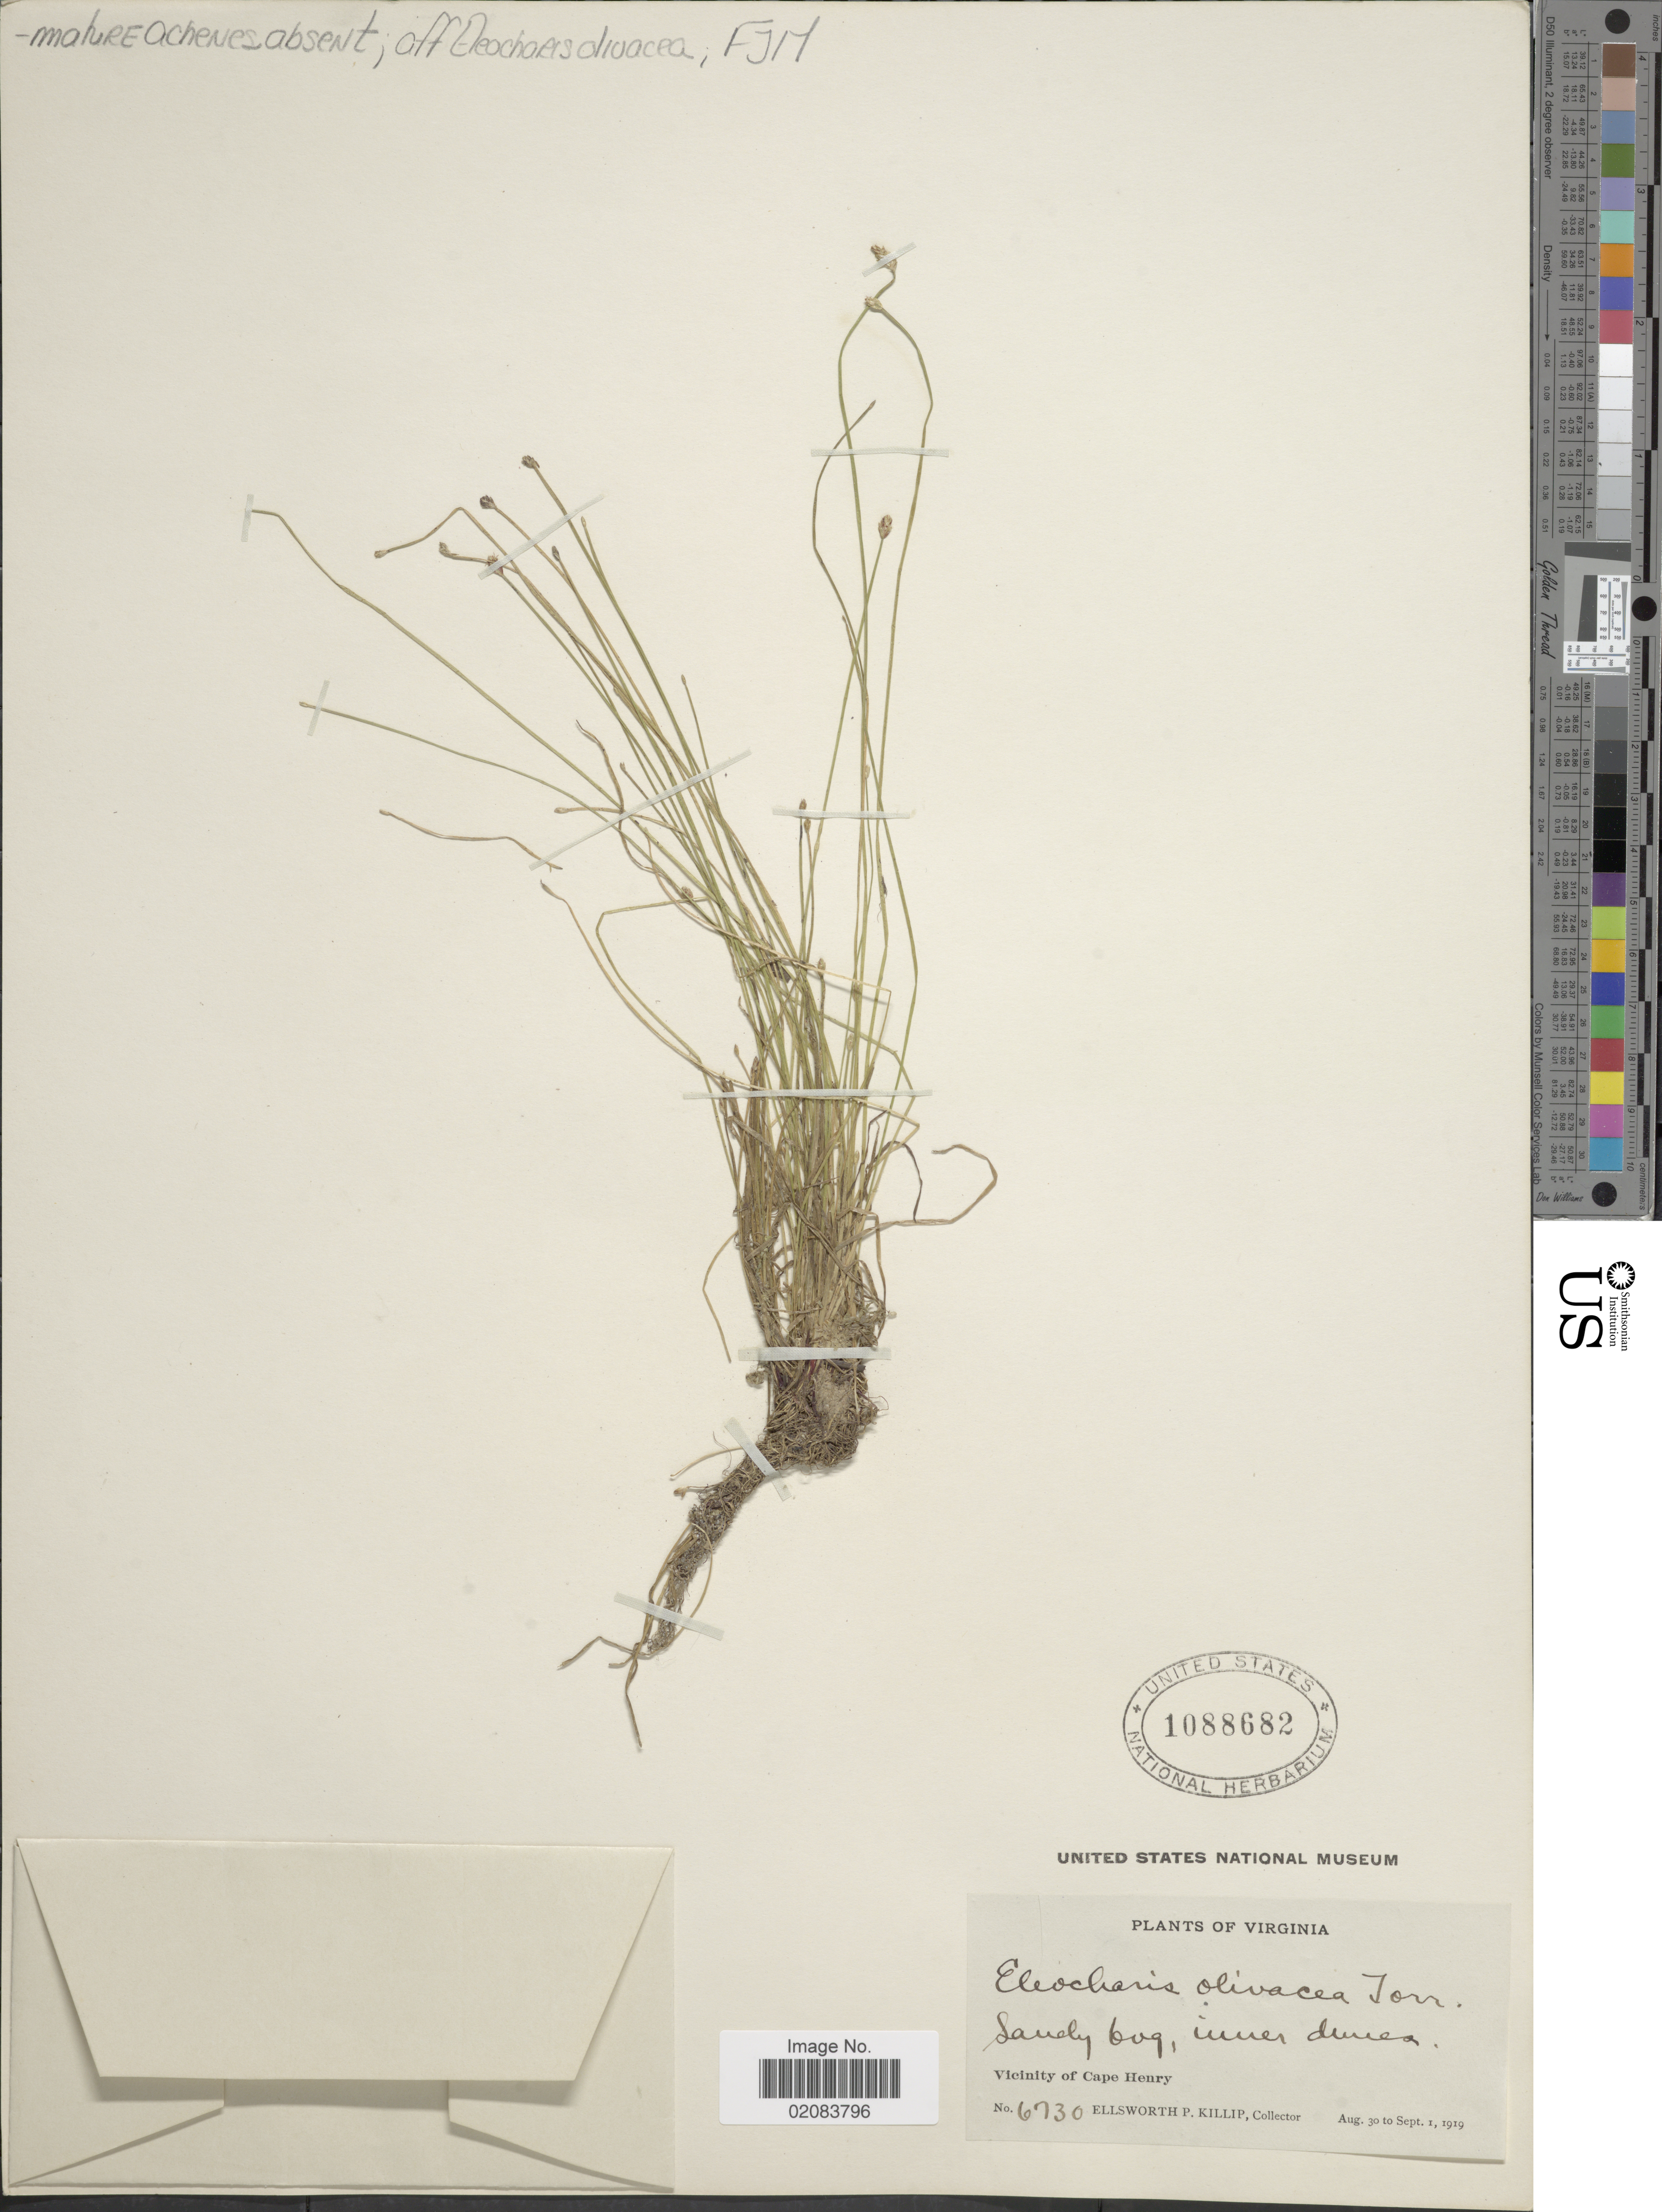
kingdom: Plantae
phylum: Tracheophyta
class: Liliopsida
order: Poales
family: Cyperaceae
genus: Eleocharis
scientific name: Eleocharis olivacea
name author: Torr.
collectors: E. P. Killip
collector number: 6736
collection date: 1919-08-30/1919-09-01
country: United States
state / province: Virginia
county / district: City of Virginia Beach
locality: Vicinity of Cape Henry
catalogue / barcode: US 1088682